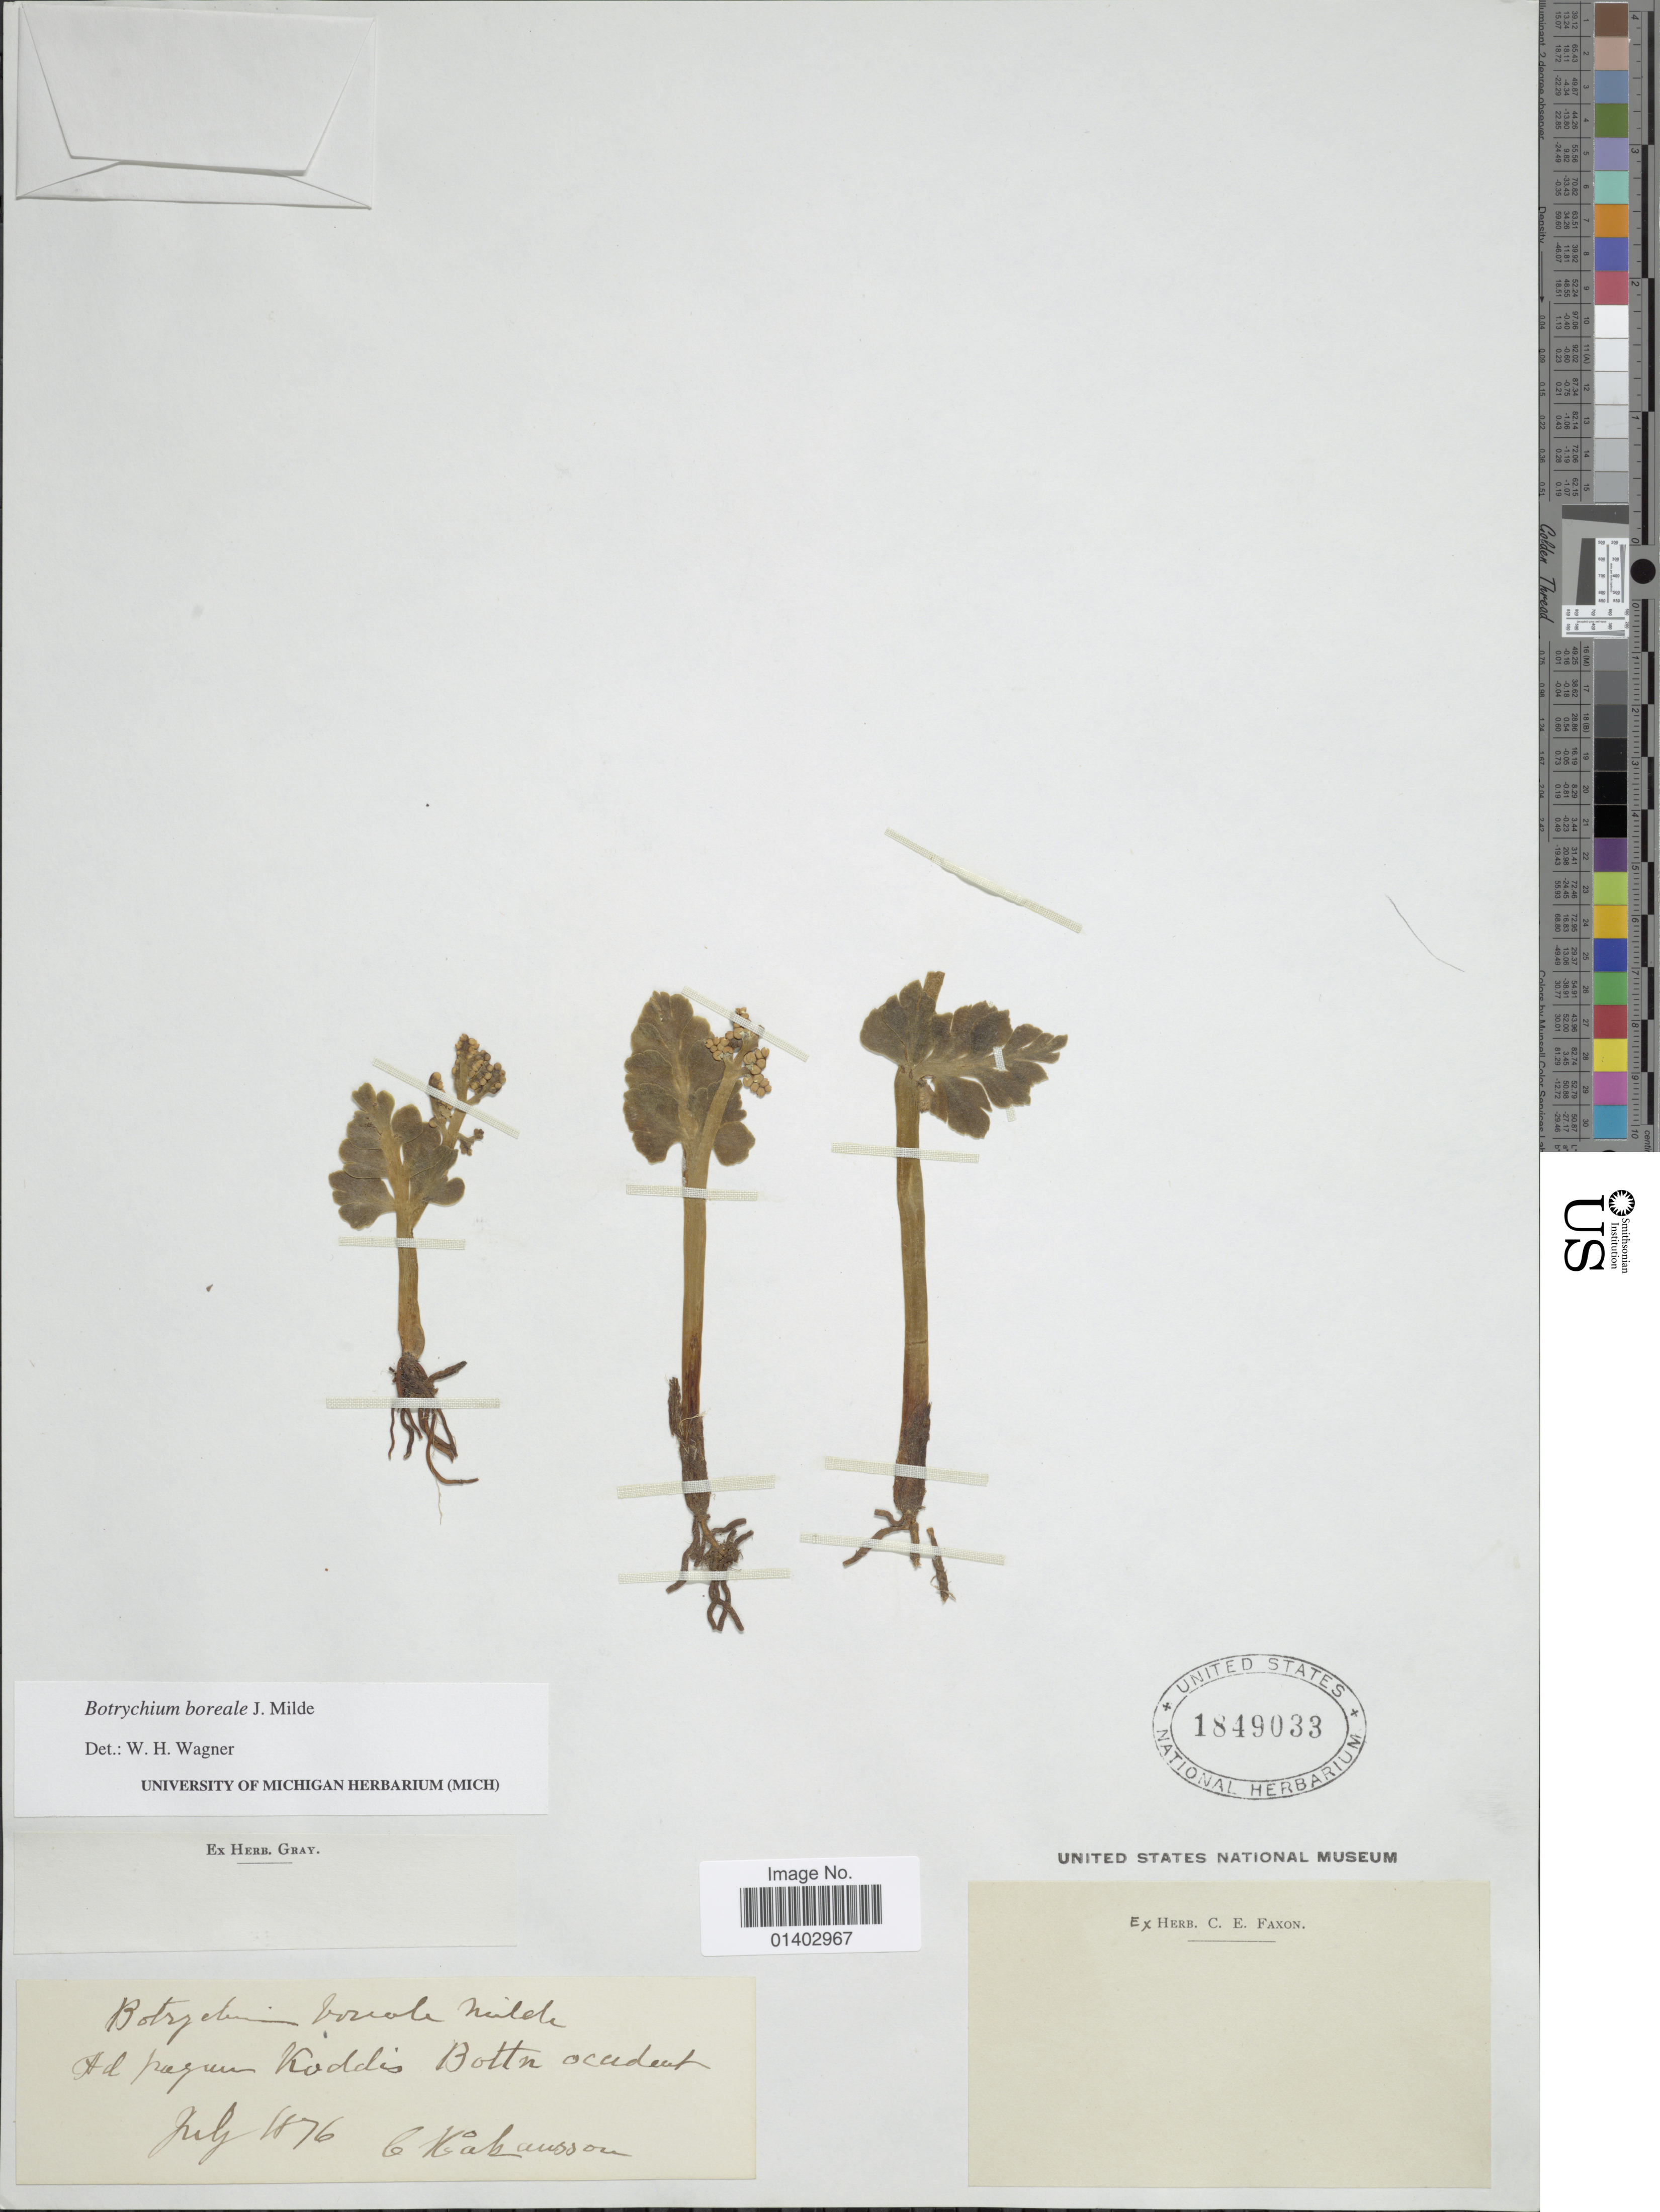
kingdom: Plantae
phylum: Tracheophyta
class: Polypodiopsida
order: Ophioglossales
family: Ophioglossaceae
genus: Botrychium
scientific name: Botrychium boreale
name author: Milde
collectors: C. Håkansson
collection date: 1876-07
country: Sweden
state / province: Västerbotten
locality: Ad pagum Koddis Bottn occident [interpreted]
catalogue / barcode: US 1849033